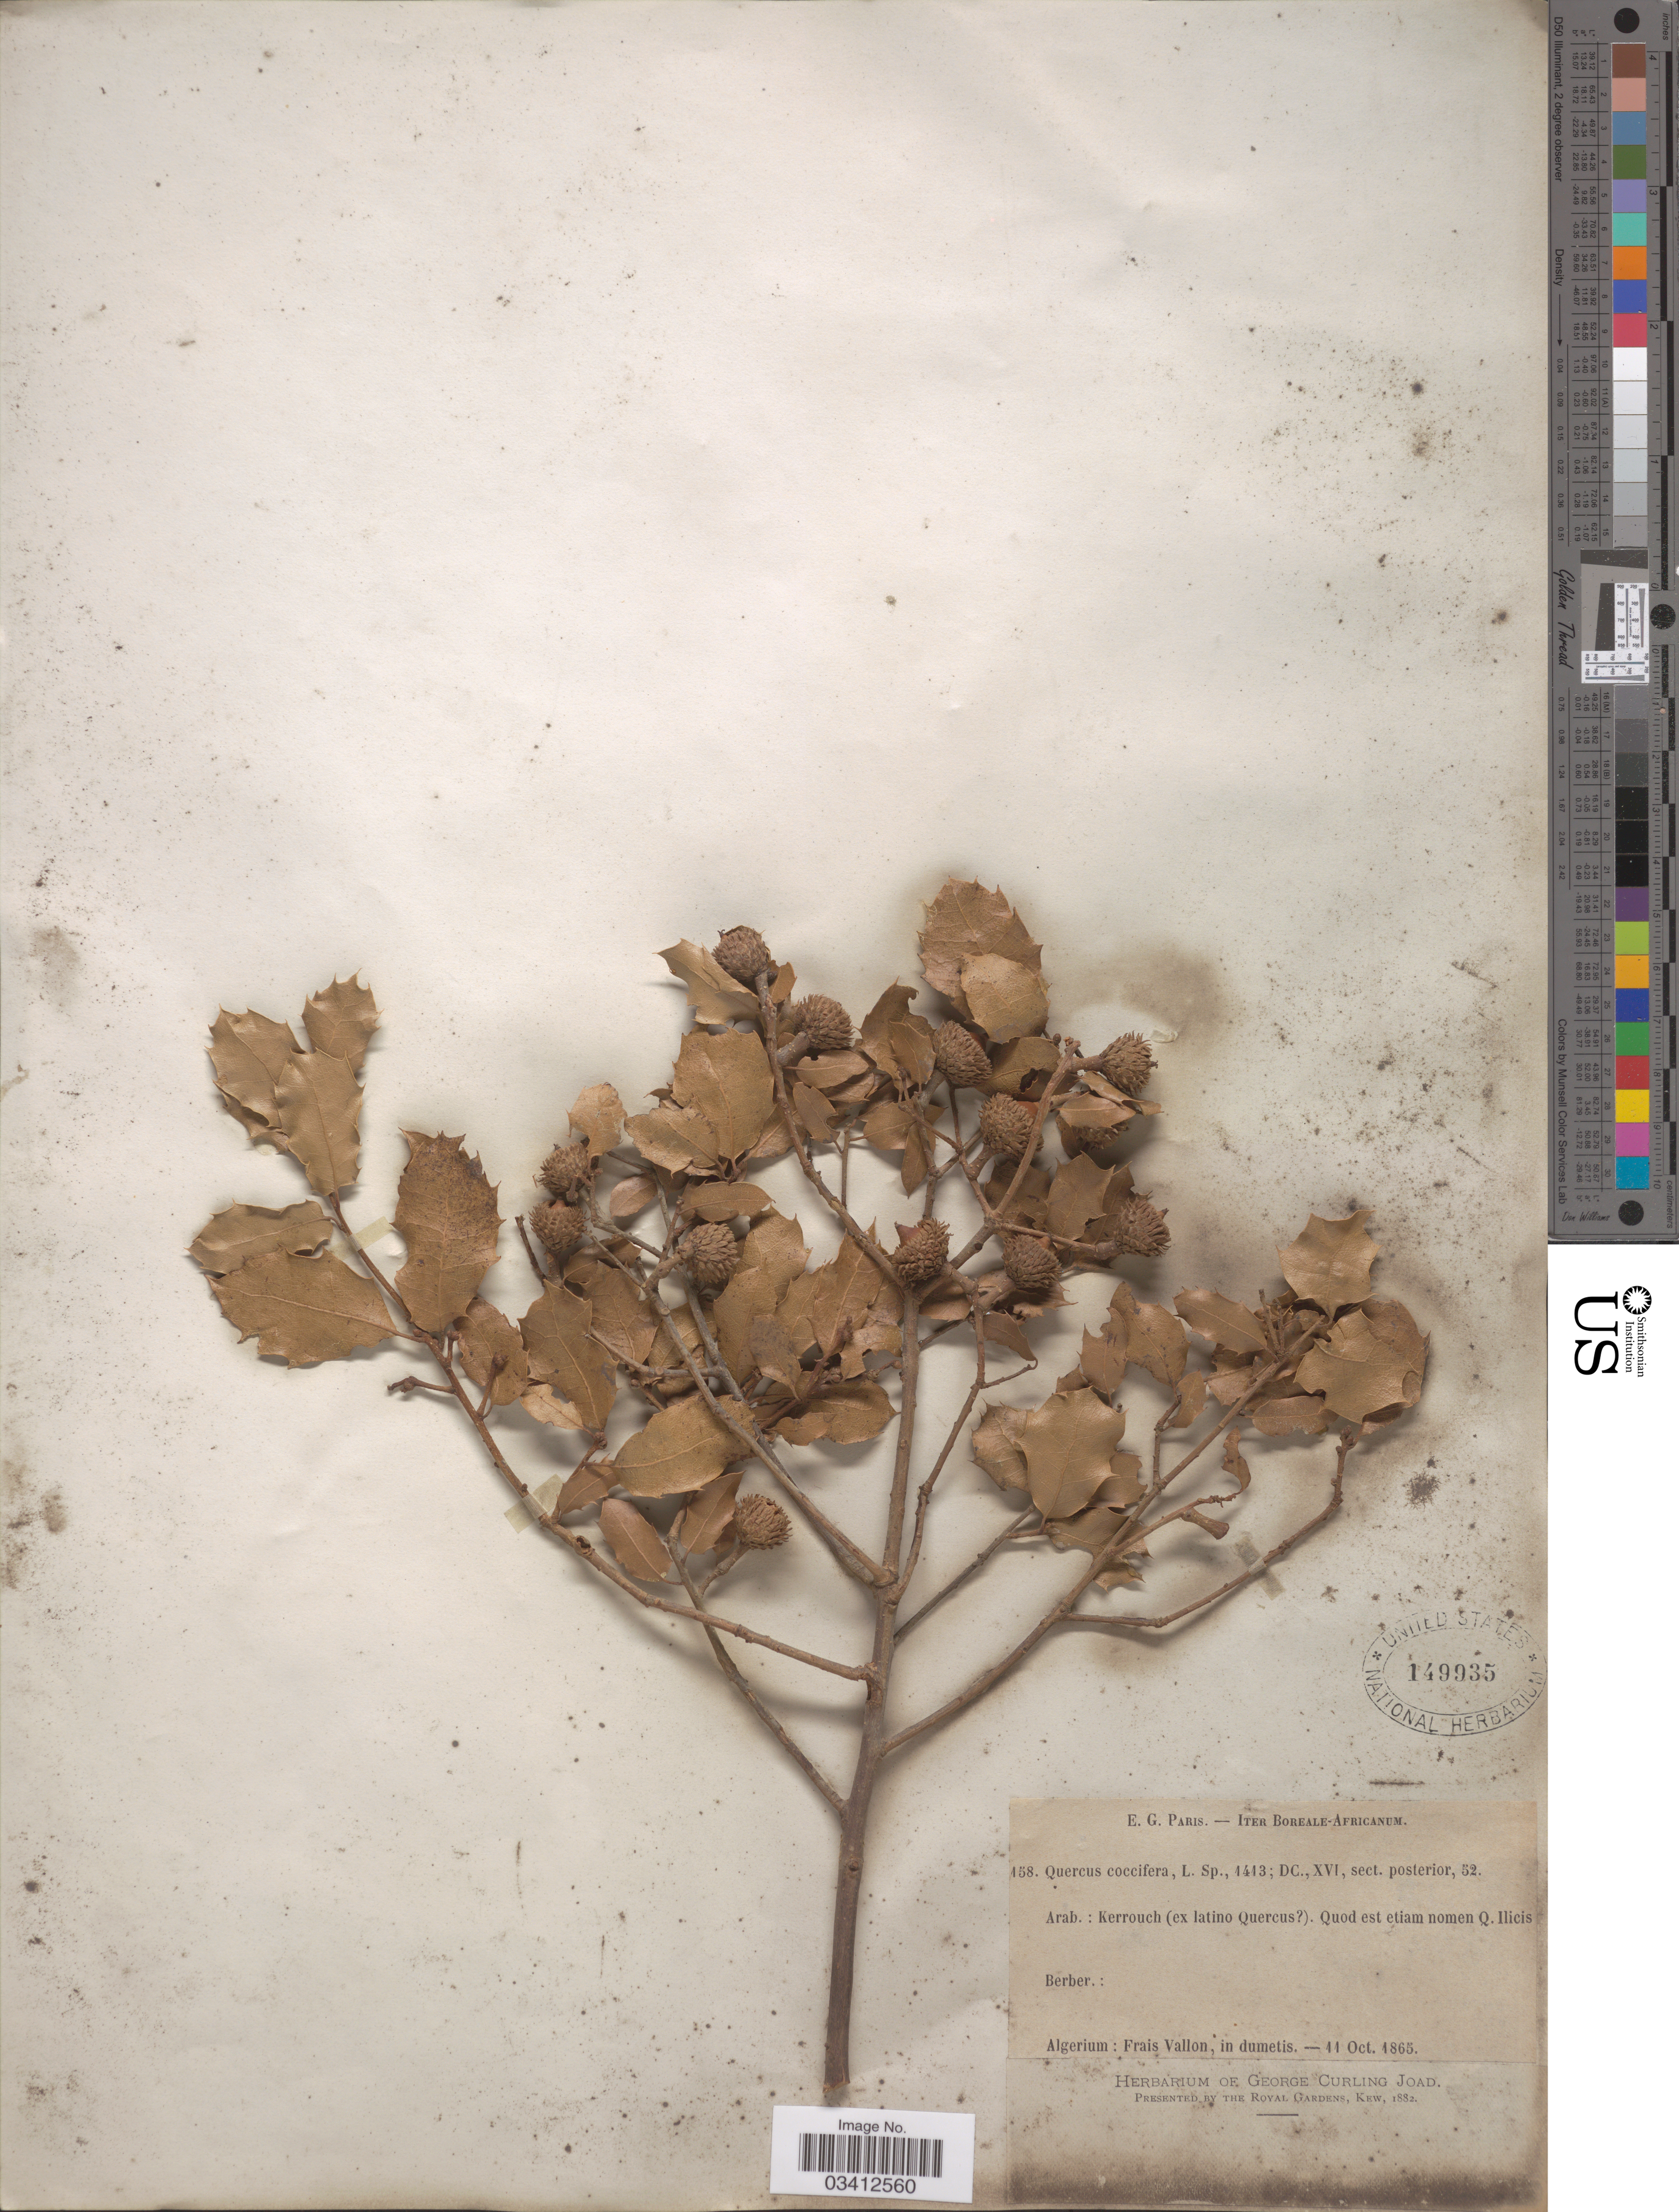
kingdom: Plantae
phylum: Tracheophyta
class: Magnoliopsida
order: Fagales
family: Fagaceae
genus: Quercus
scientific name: Quercus coccifera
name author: L.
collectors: Paris, E.G.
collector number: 158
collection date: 1865-10-11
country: Algeria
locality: Iter Boreale-Africanum. Frais Vallon.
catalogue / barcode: US 149935